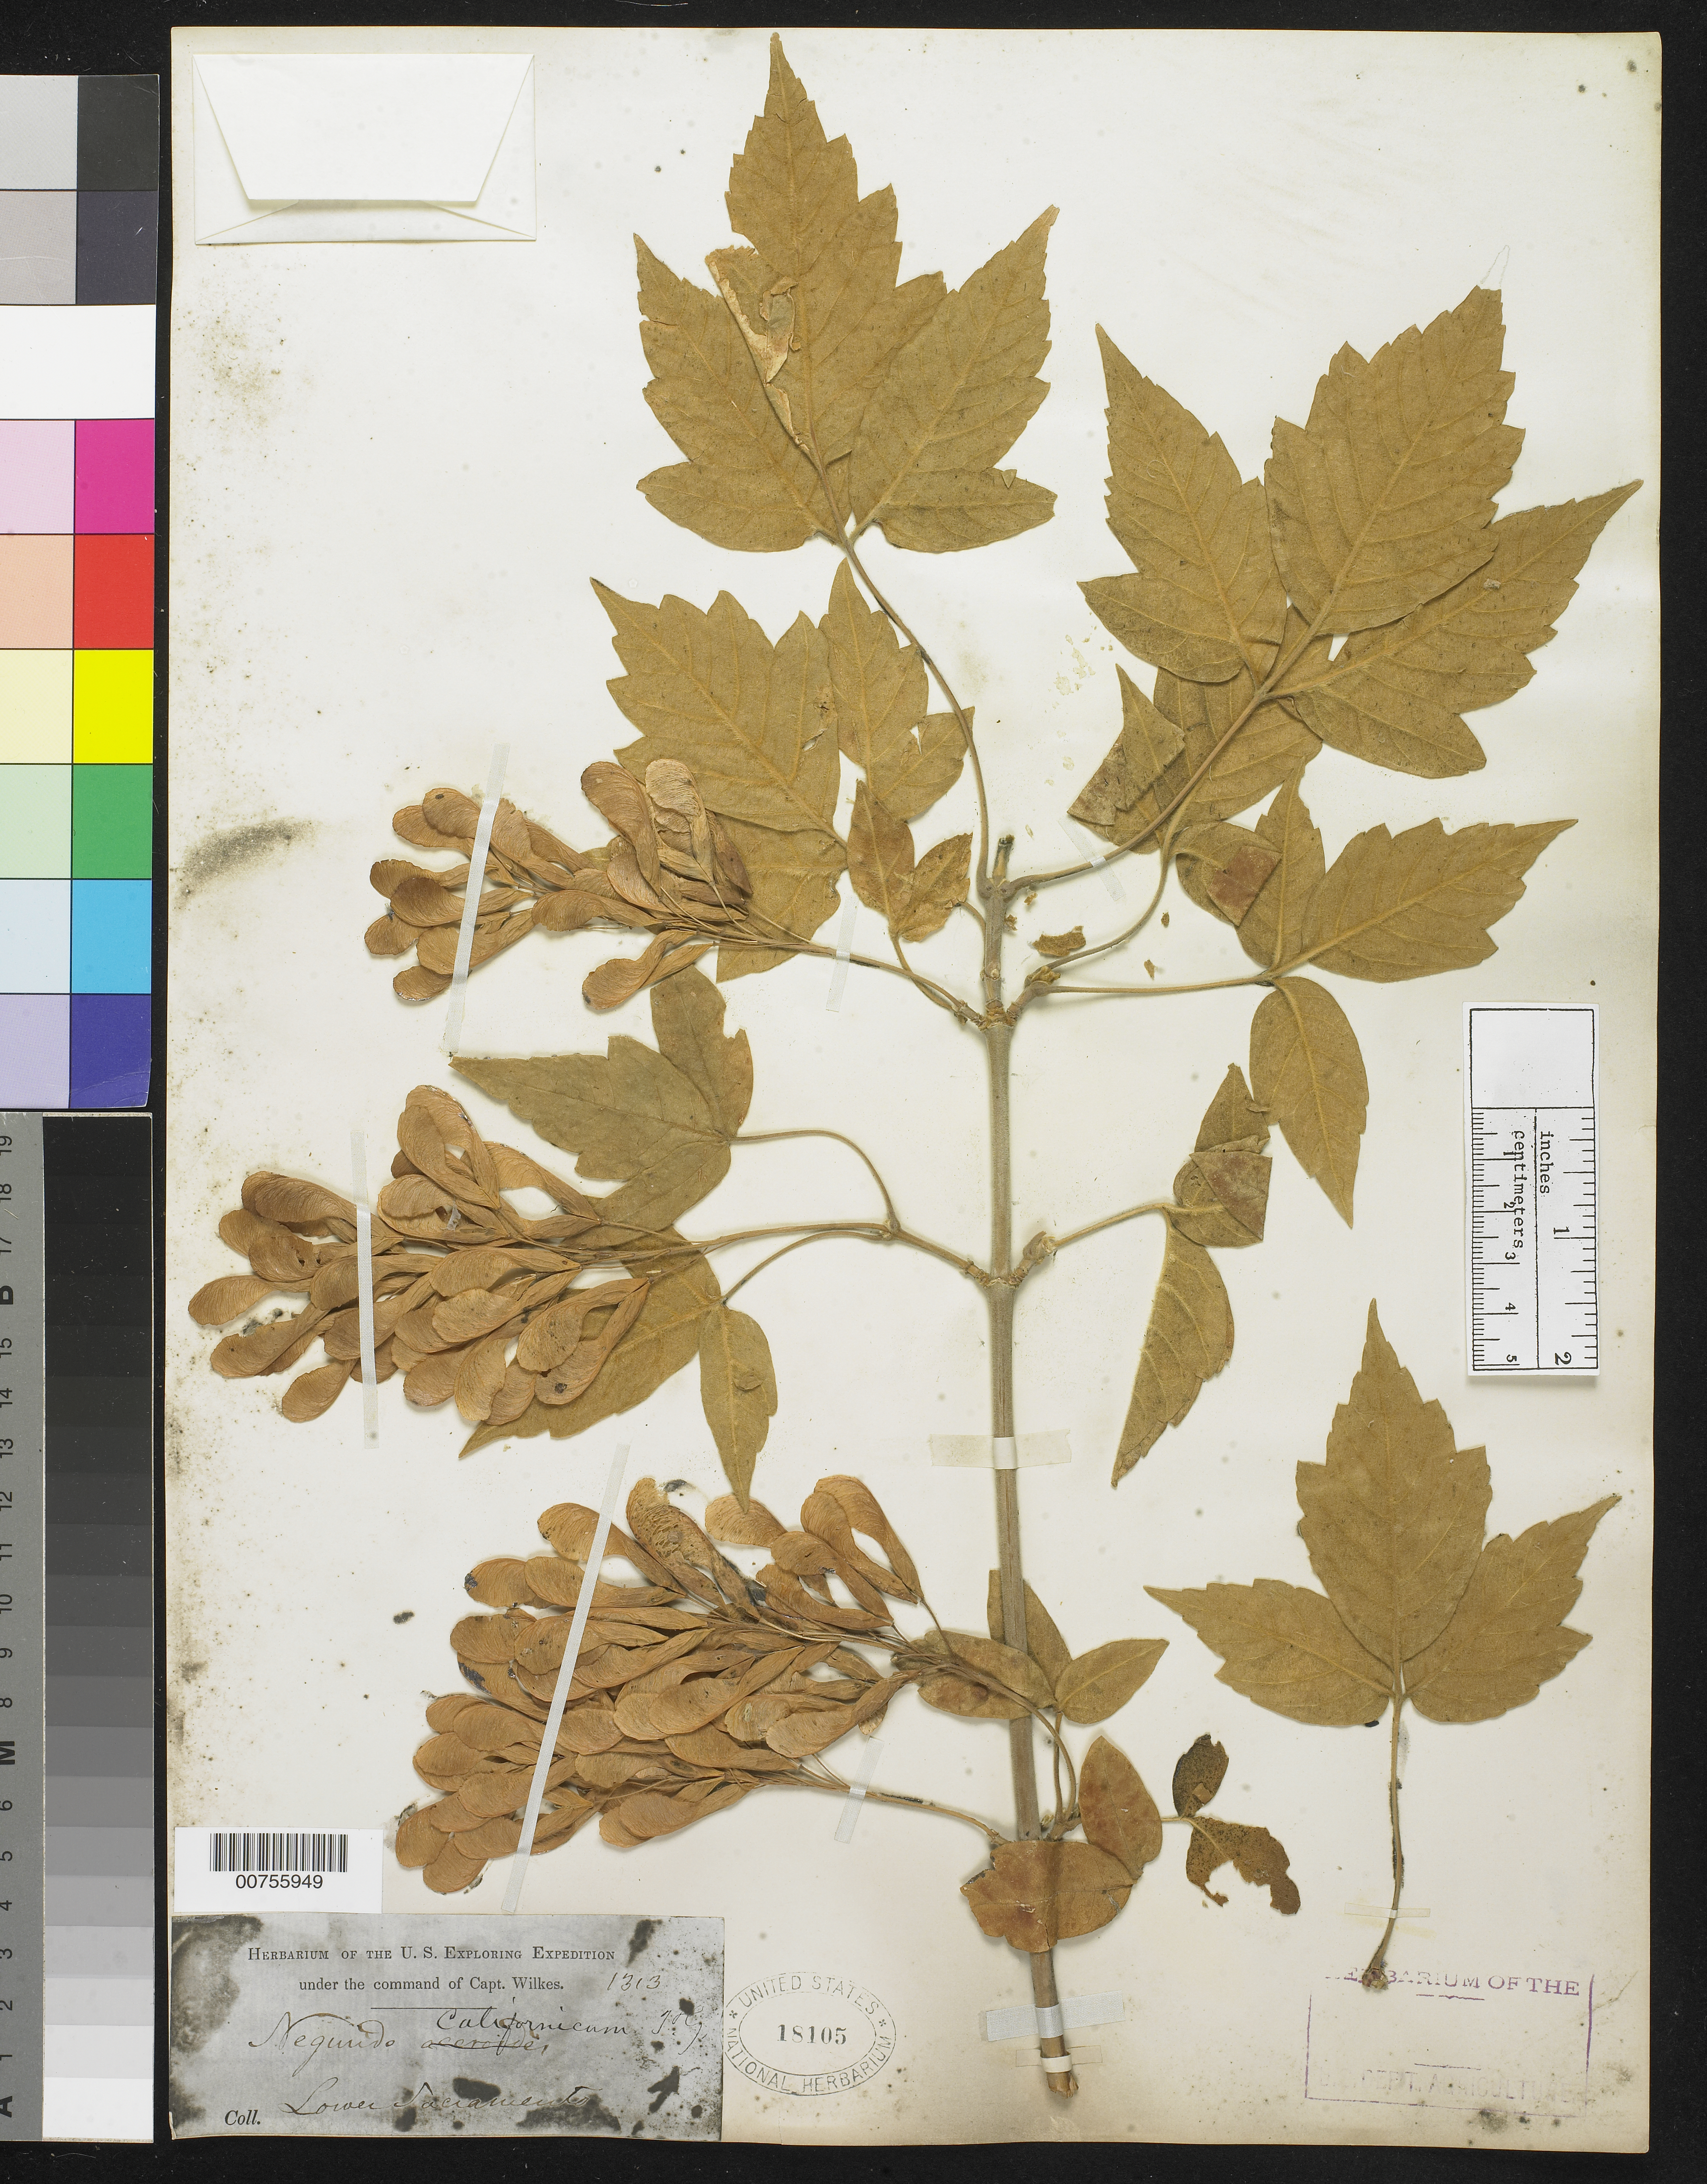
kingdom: Plantae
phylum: Tracheophyta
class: Magnoliopsida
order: Sapindales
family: Sapindaceae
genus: Negundo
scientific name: Negundo californicum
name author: Torr. & A. Gray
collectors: Wilkes Explor. Exped.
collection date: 1838/1842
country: United States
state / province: California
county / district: Sacramento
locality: Lower Sacramento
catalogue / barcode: US 18105